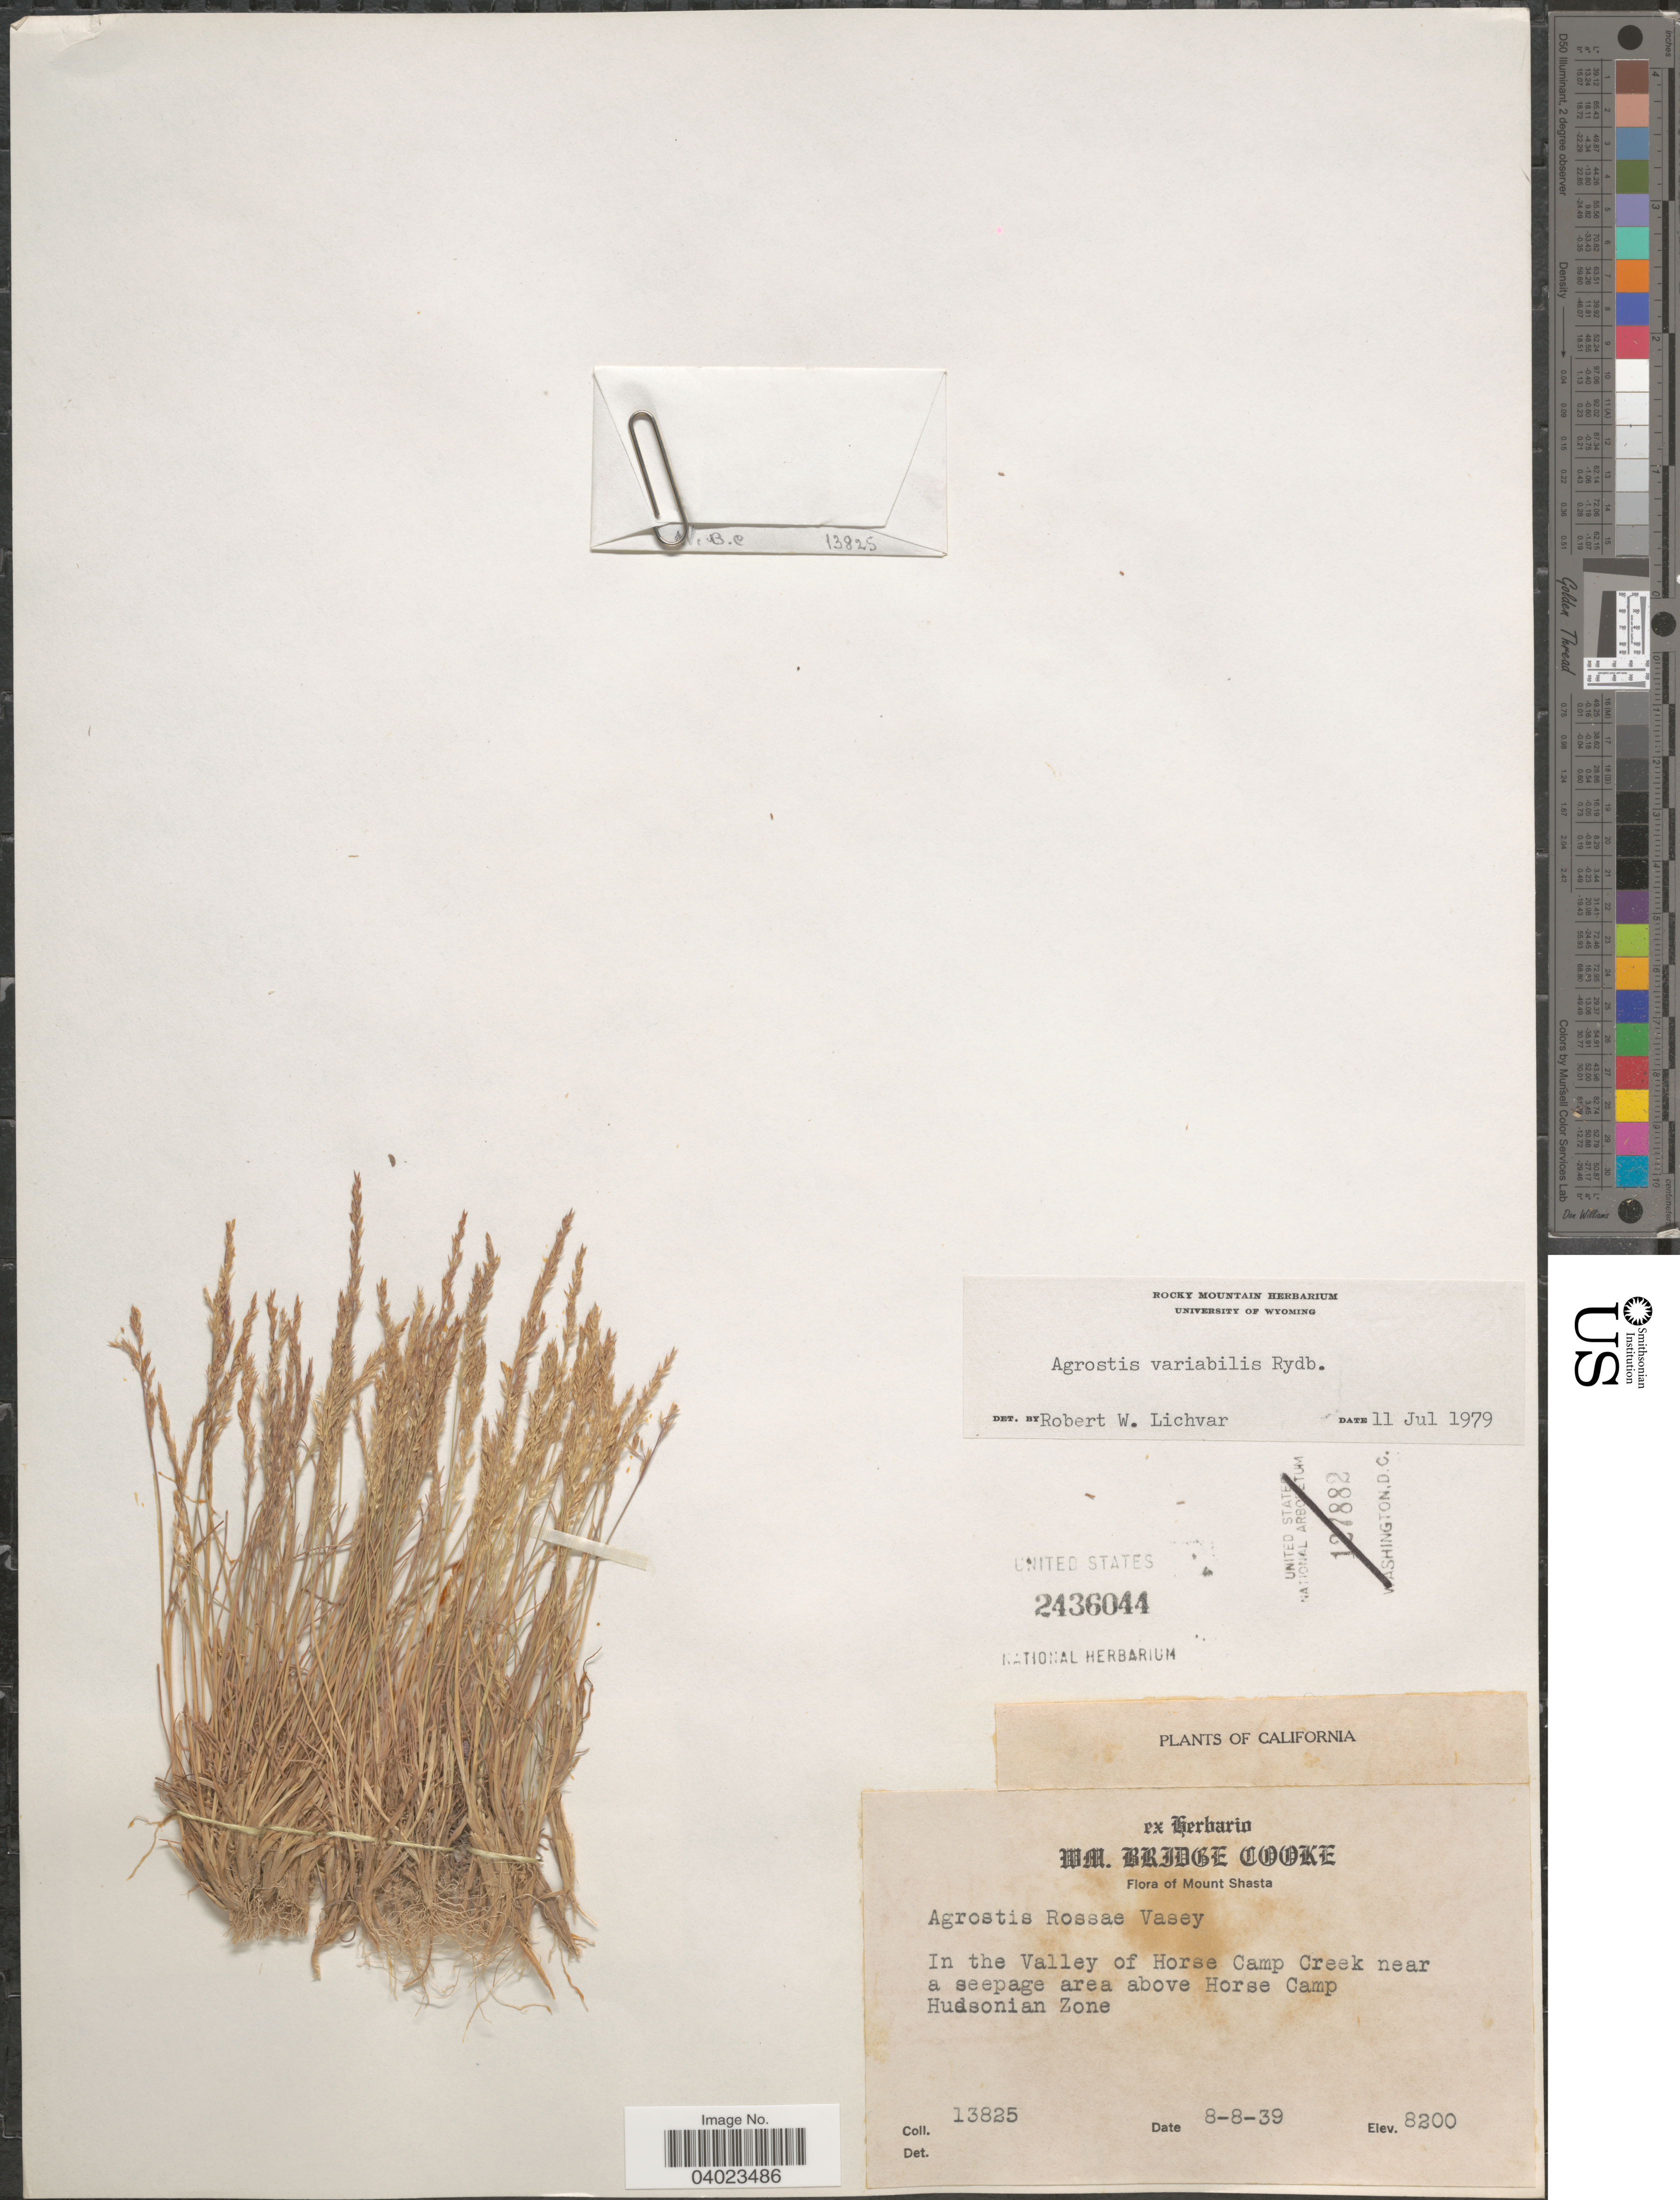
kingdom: Plantae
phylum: Tracheophyta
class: Liliopsida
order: Poales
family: Poaceae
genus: Agrostis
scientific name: Agrostis variabilis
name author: Rydb.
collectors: ex herb. WM. Bridge Cooke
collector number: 13825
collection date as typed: Transcribed d/m/y: 8/8/39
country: United States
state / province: California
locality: Mount Shasta. In the Valley of Horse Camp Creek near a seepage area above Horse Camp. Hudsonian Zone.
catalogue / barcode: US 2436044